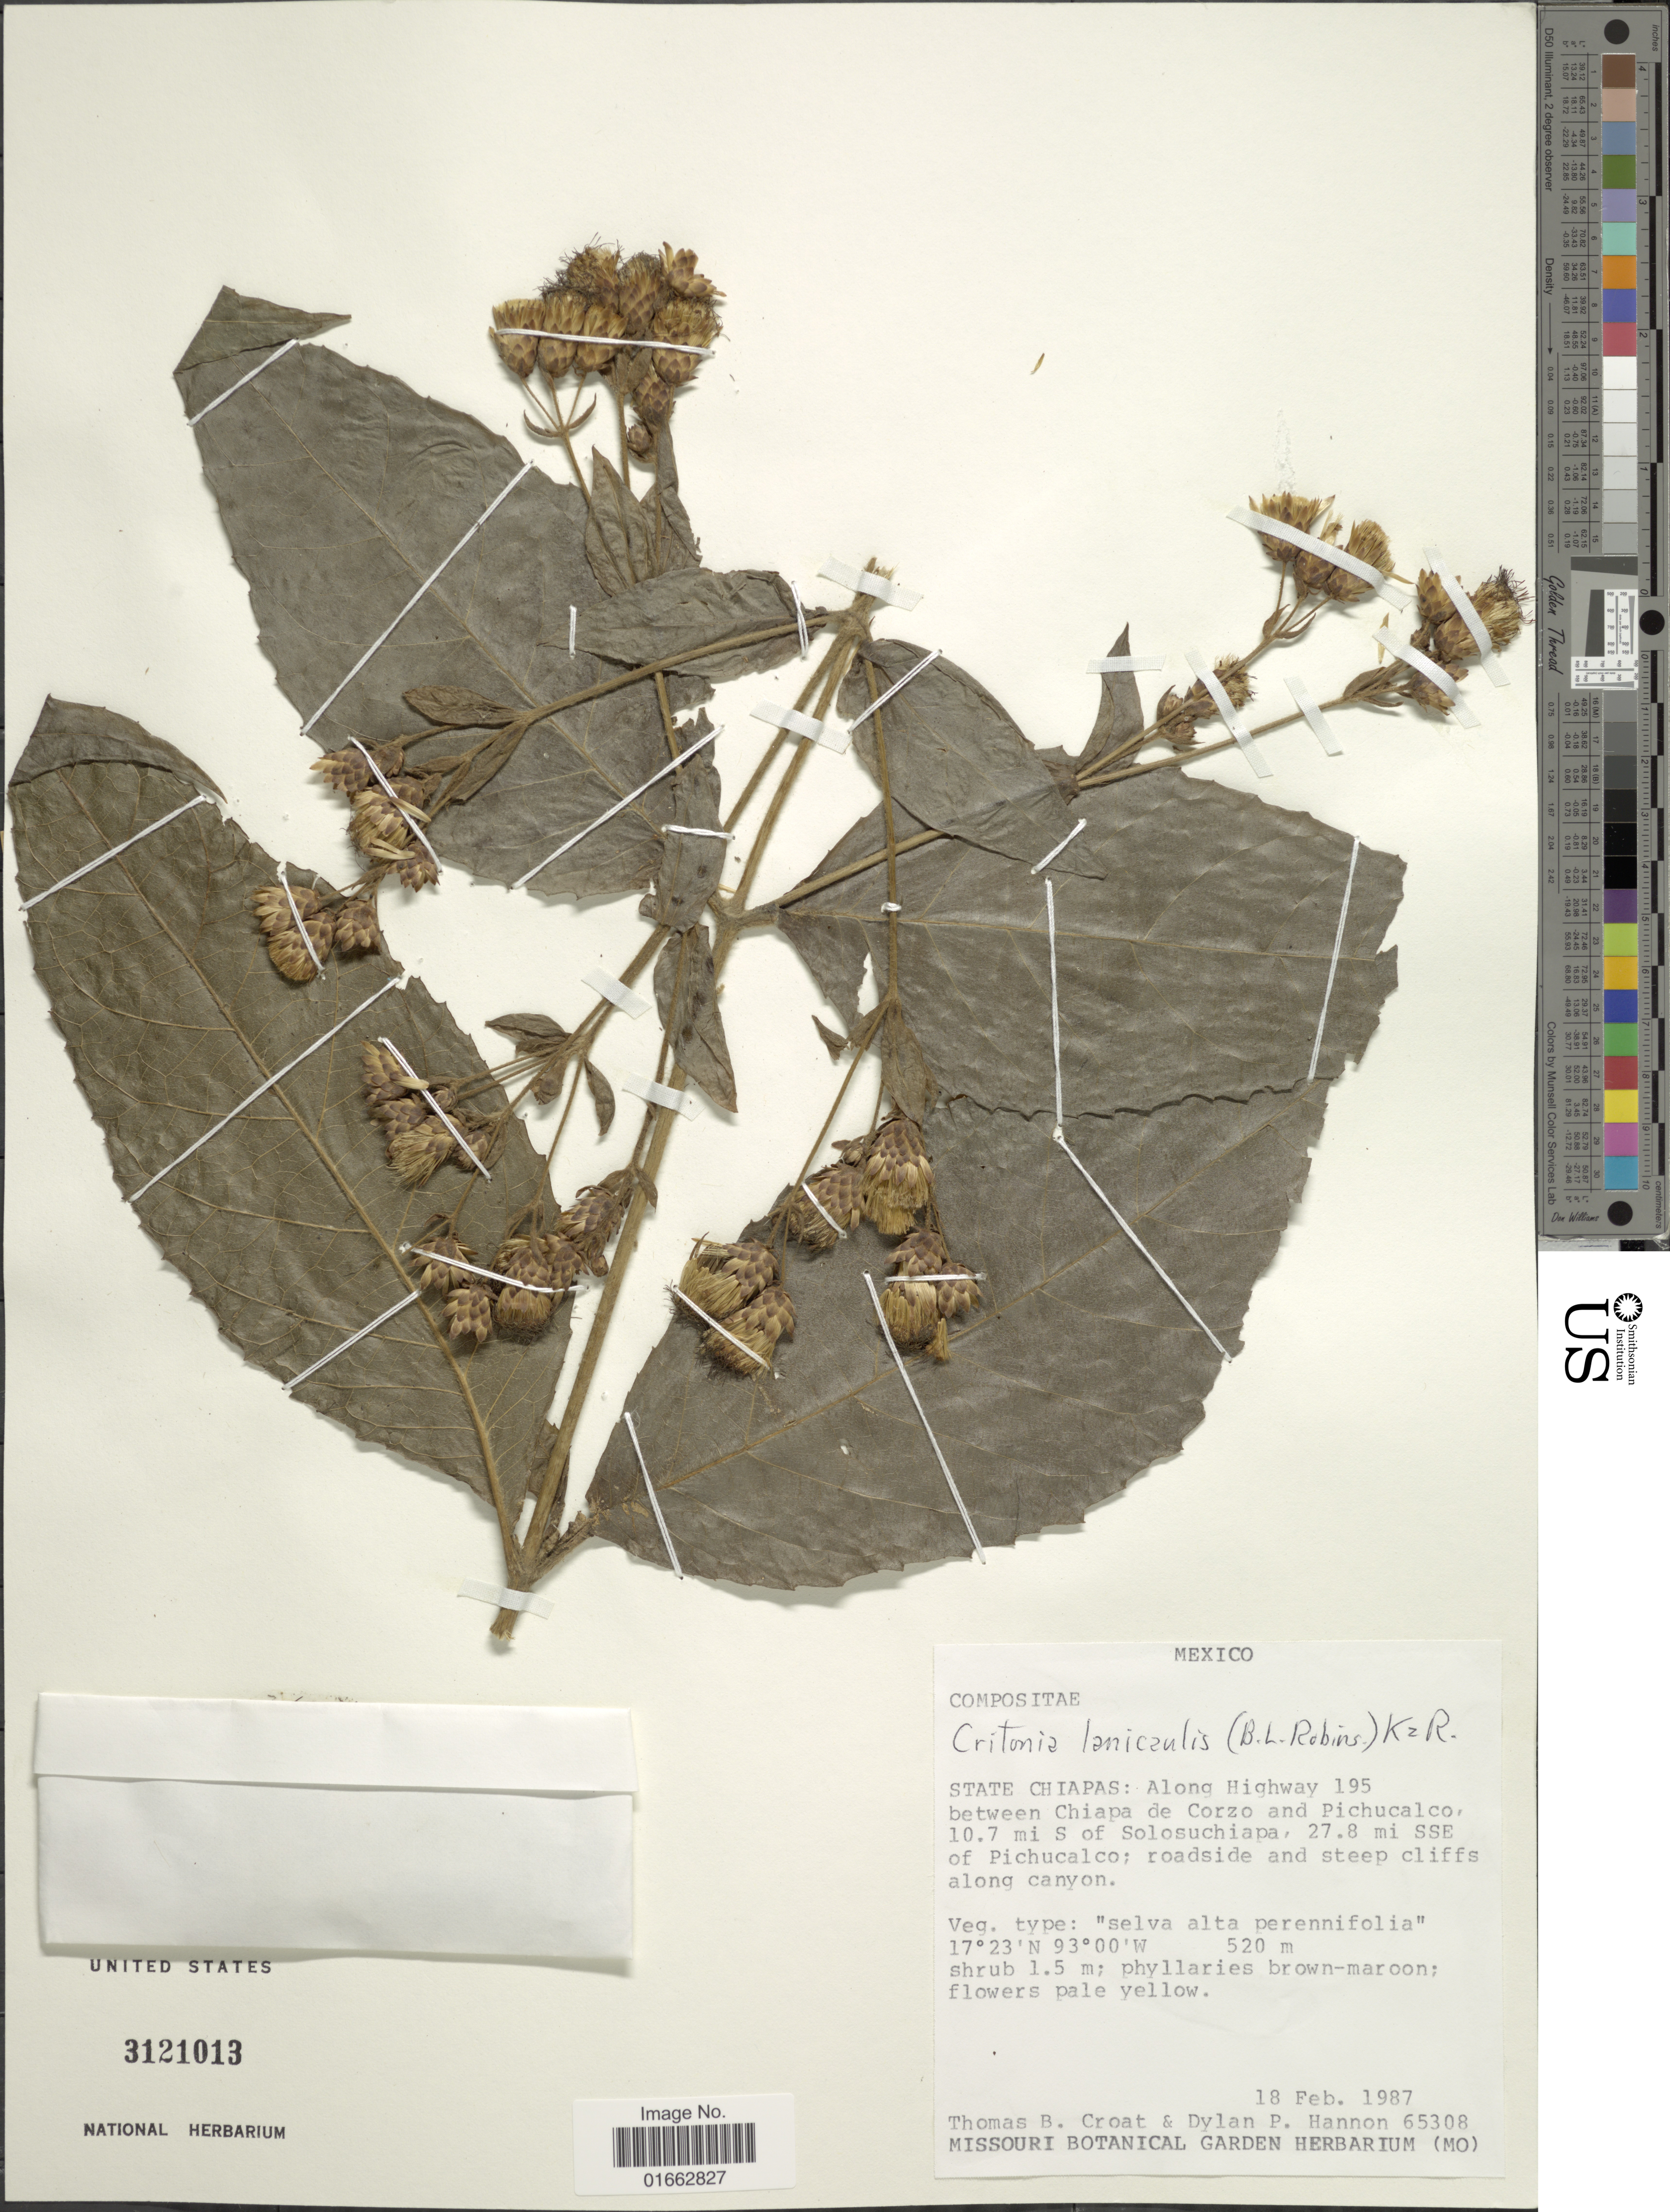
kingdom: Plantae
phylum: Tracheophyta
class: Magnoliopsida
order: Asterales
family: Asteraceae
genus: Critonia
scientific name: Critonia lanicaulis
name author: (B.L. Rob.) R.M. King & H. Rob.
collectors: T. B. Croat & D. Hannon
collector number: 65308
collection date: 1987-02-18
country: Mexico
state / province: Chiapas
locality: Along Highway 195 between Chiapa de Corzo and Pichucalco, 10.7 mi S of Solosuchiapa, 27.8 mi SSE of Pichucalco; roadside and steep cliffs along canyon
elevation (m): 520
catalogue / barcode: US 3121013